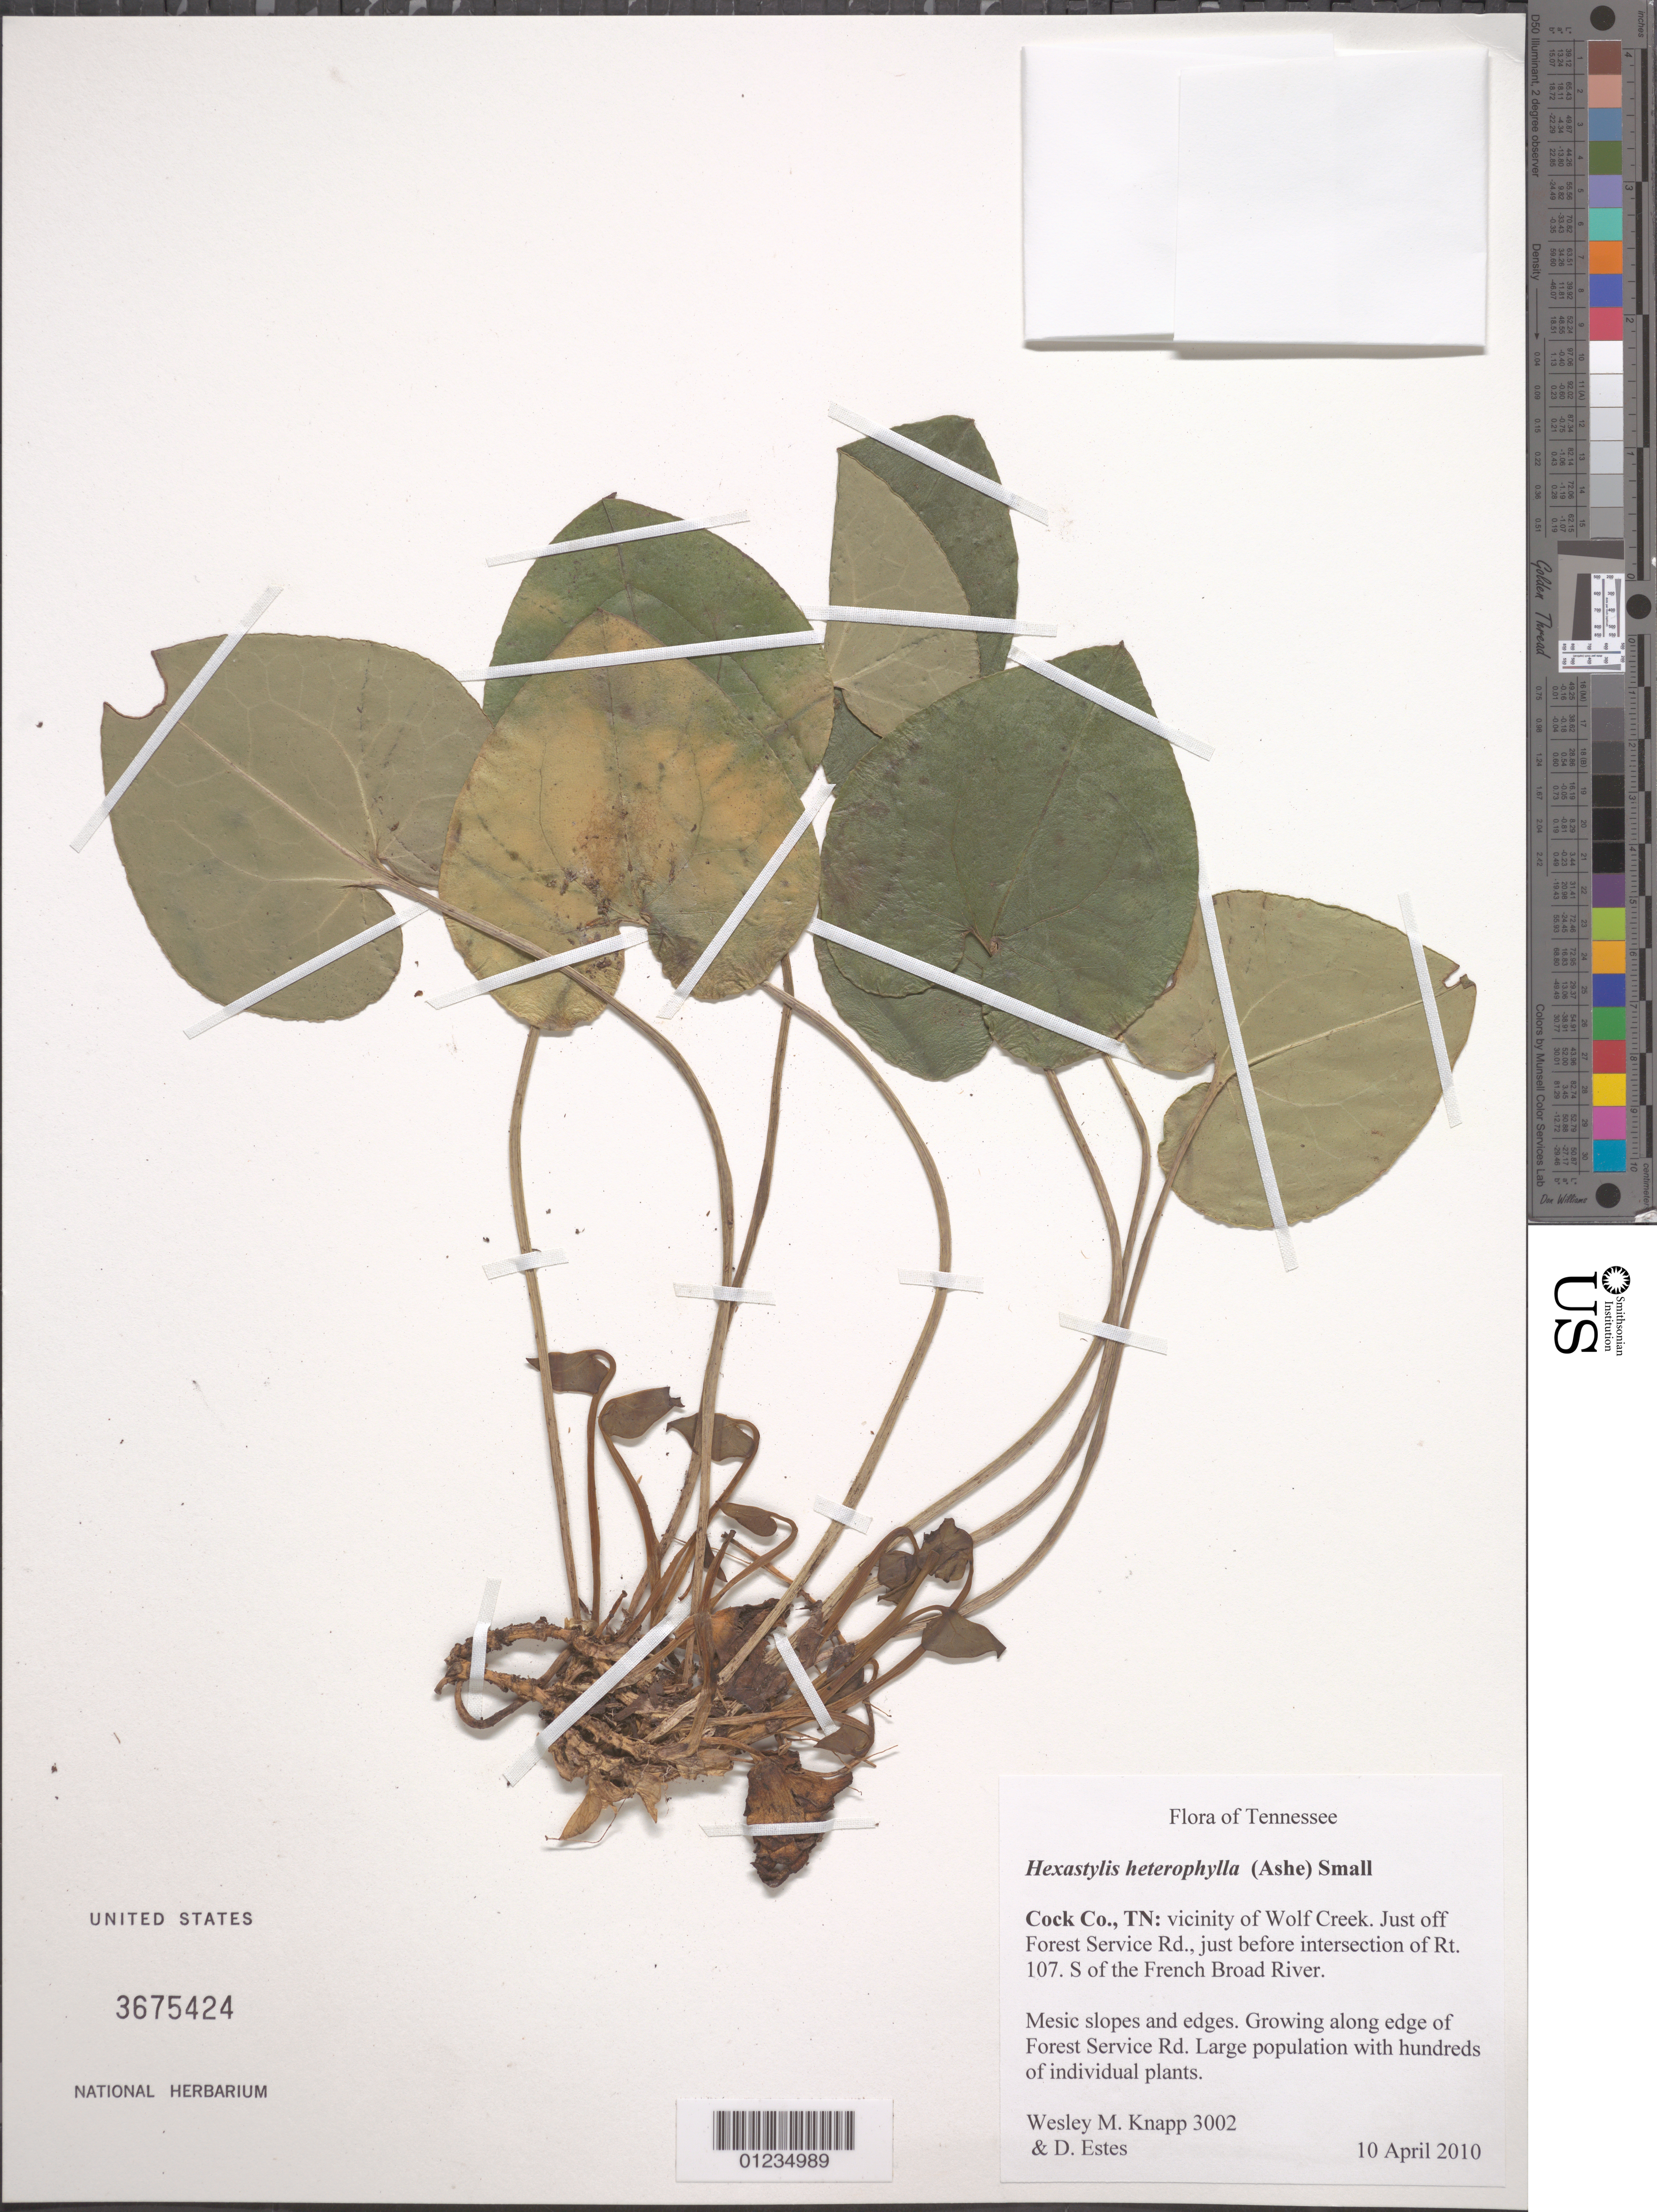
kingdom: Plantae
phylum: Tracheophyta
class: Magnoliopsida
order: Piperales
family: Aristolochiaceae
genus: Hexastylis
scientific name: Hexastylis heterophylla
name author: (Ashe) Small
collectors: W. Knapp & D. Estes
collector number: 3002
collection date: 2010-04-10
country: United States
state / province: Tennessee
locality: Cock Co.: vicinity of Wolf Creek. Just off Forest Service Rd., just before intersection of Rt. 107 S of the French Broad River.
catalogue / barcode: US 3675424